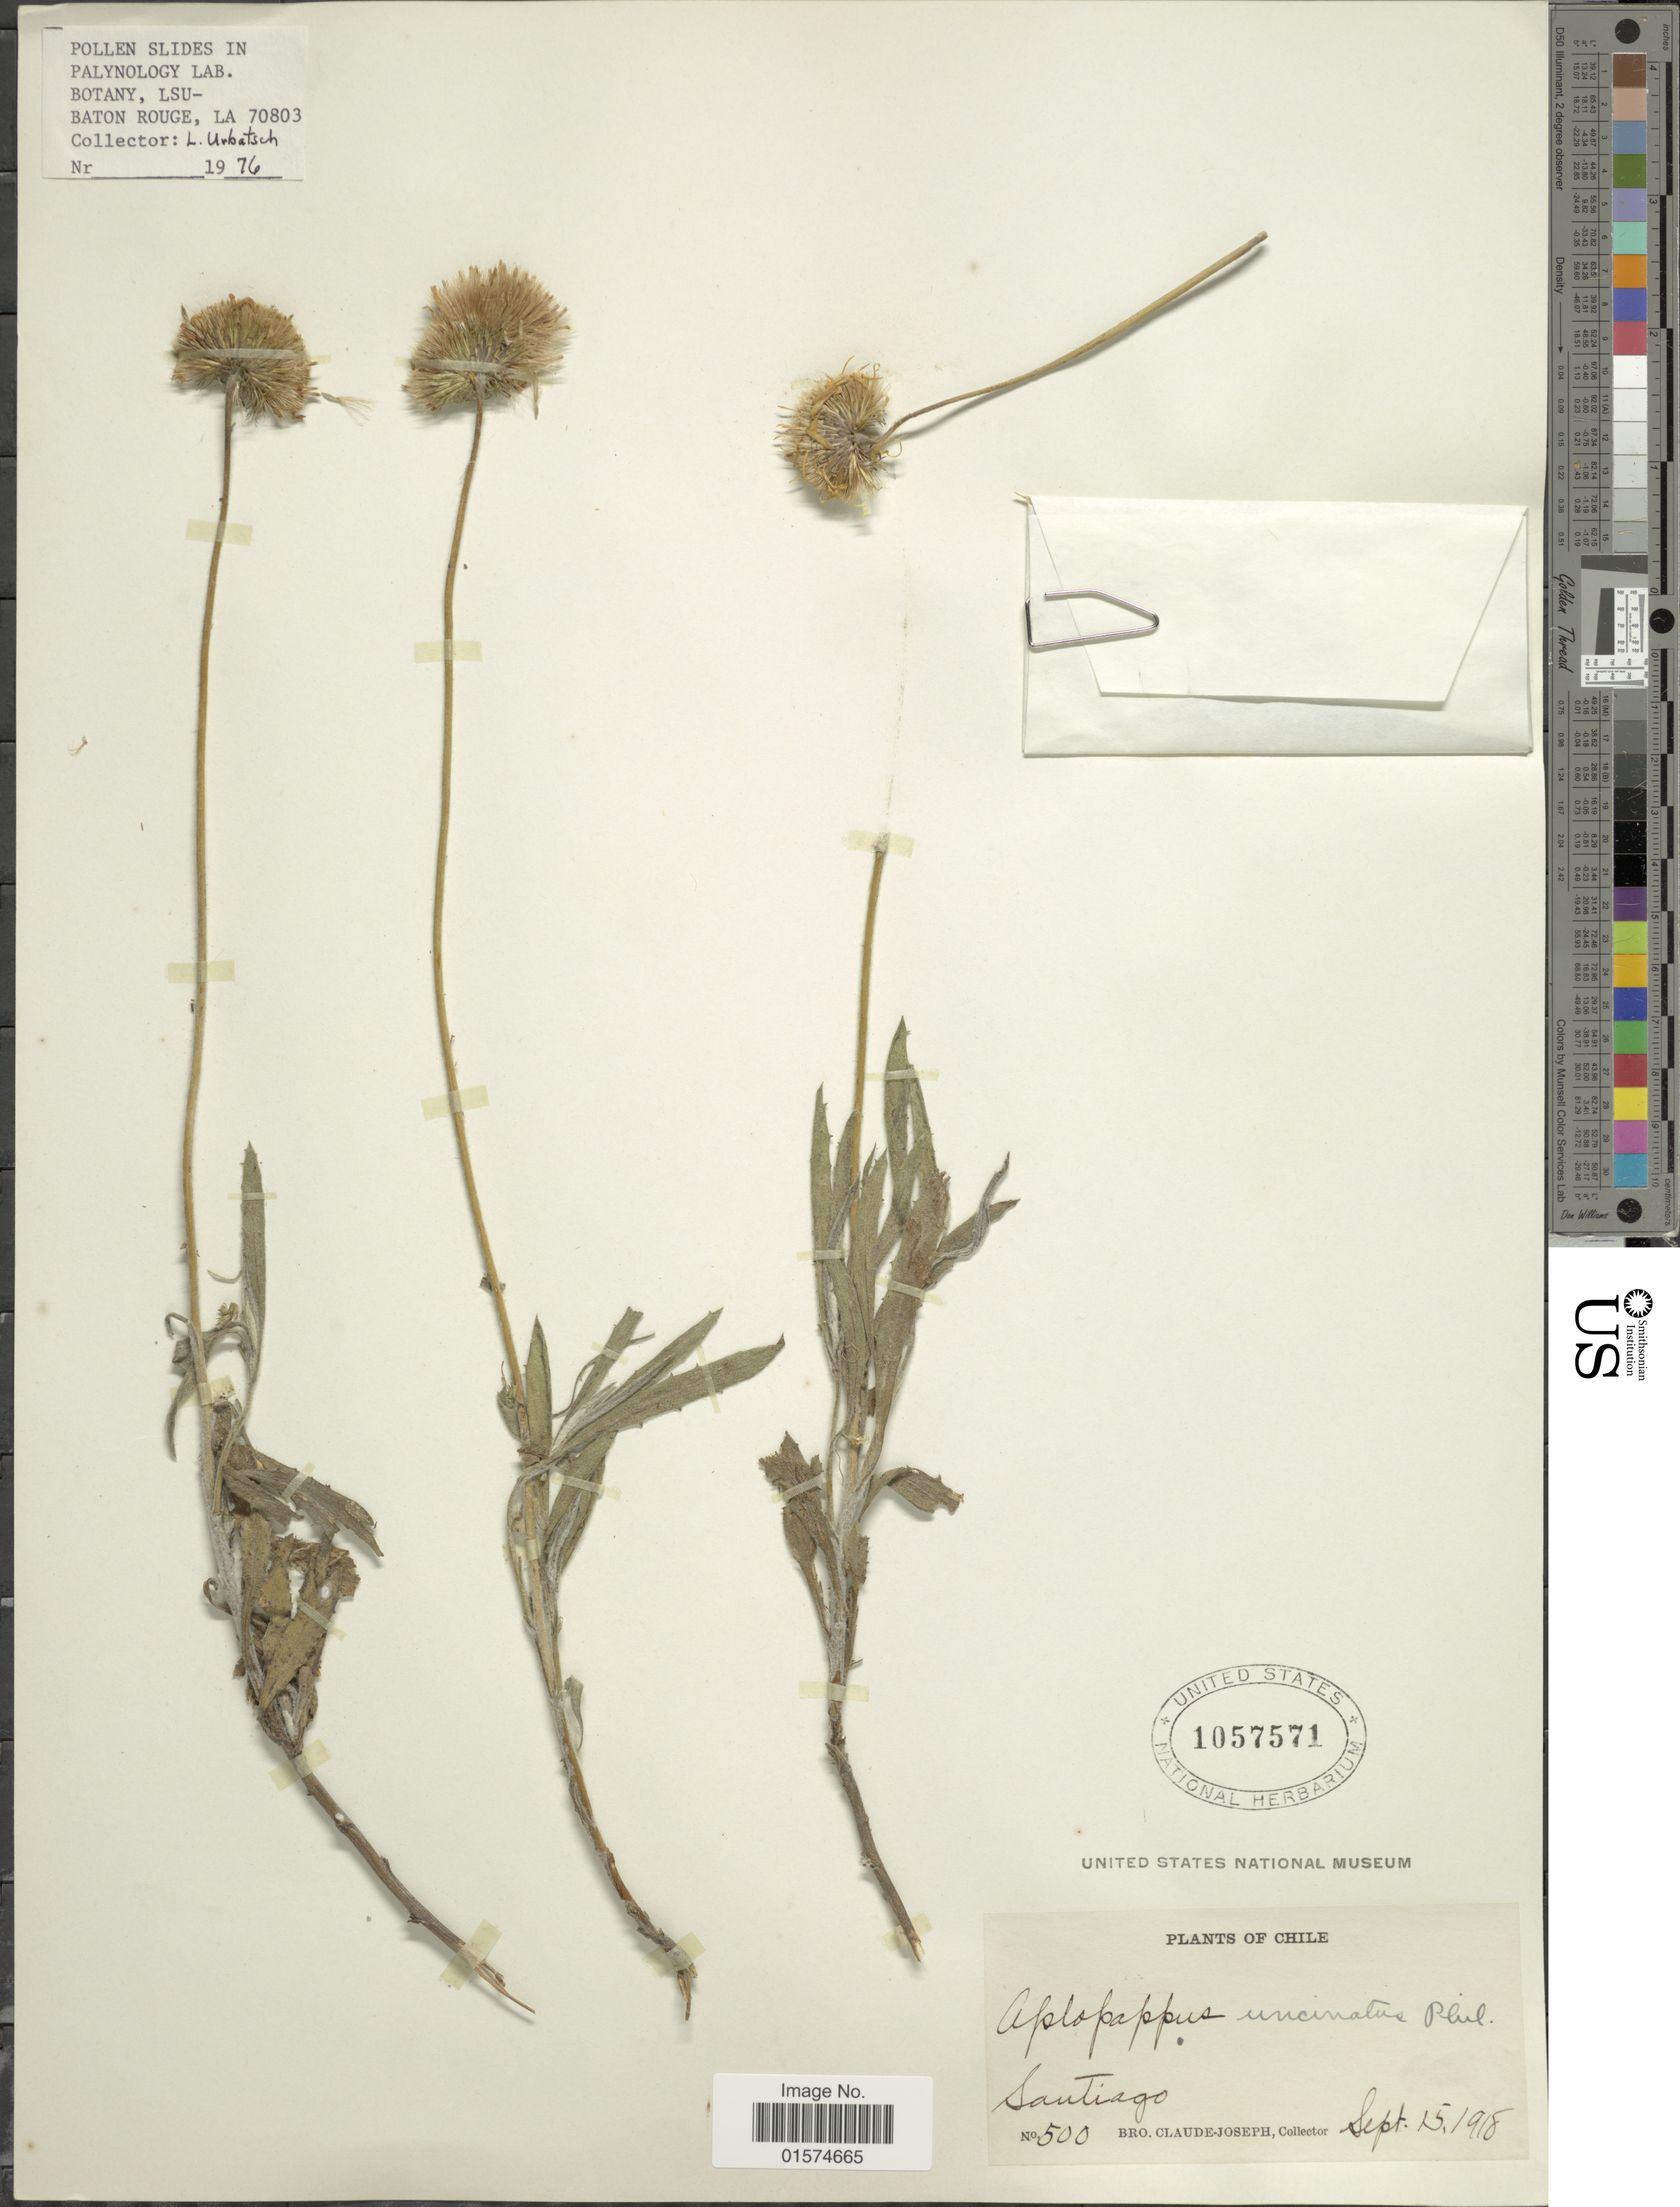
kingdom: Plantae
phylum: Tracheophyta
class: Magnoliopsida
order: Asterales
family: Asteraceae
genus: Haplopappus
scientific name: Haplopappus uncinatus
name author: Phil.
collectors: Bro. Claude-Joseph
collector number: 500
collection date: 1918-09-15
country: Chile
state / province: Región Metropolitana (RM)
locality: Santiago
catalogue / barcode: US 1057571